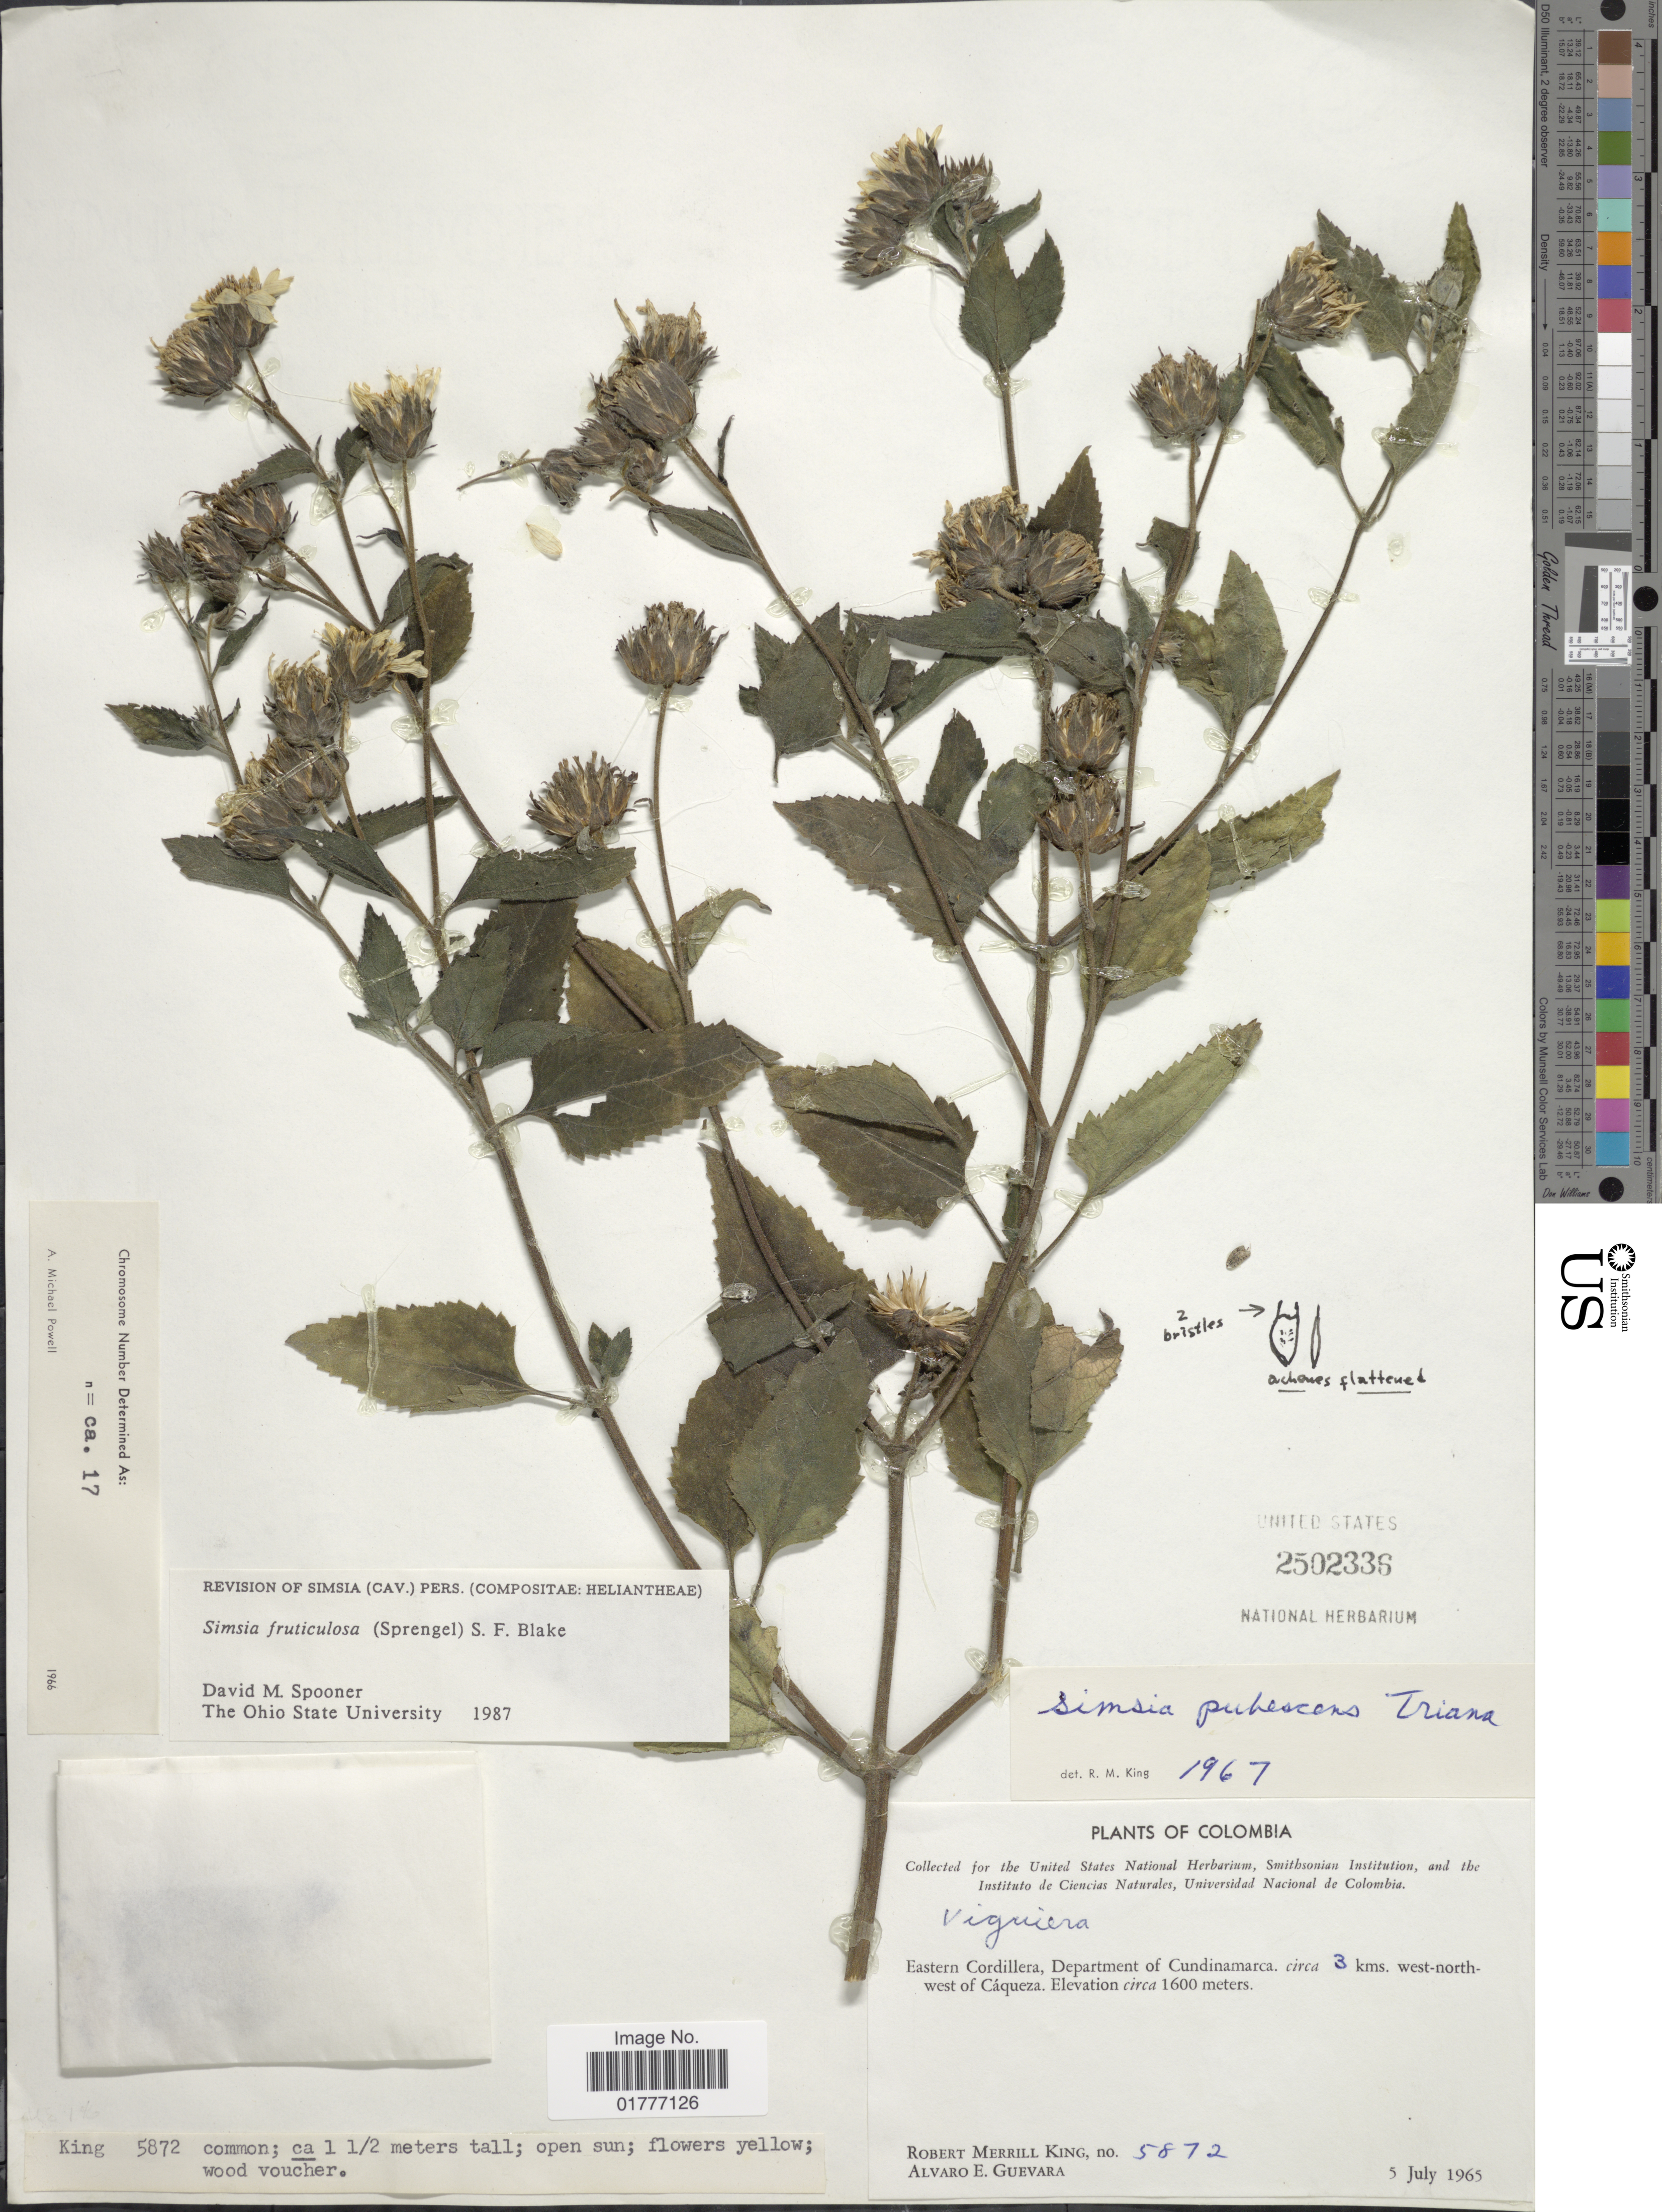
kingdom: Plantae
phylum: Tracheophyta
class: Magnoliopsida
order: Asterales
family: Asteraceae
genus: Simsia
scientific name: Simsia fruticulosa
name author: (Spreng.) S.F. Blake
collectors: R. M. King & A. E. Guevara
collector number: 5872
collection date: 1965-07-05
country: Colombia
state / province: Cundinamarca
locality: Eastern Cordillera. circa 3 kms. west-north-west of Cáqueza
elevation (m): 1600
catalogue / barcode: US 2502336